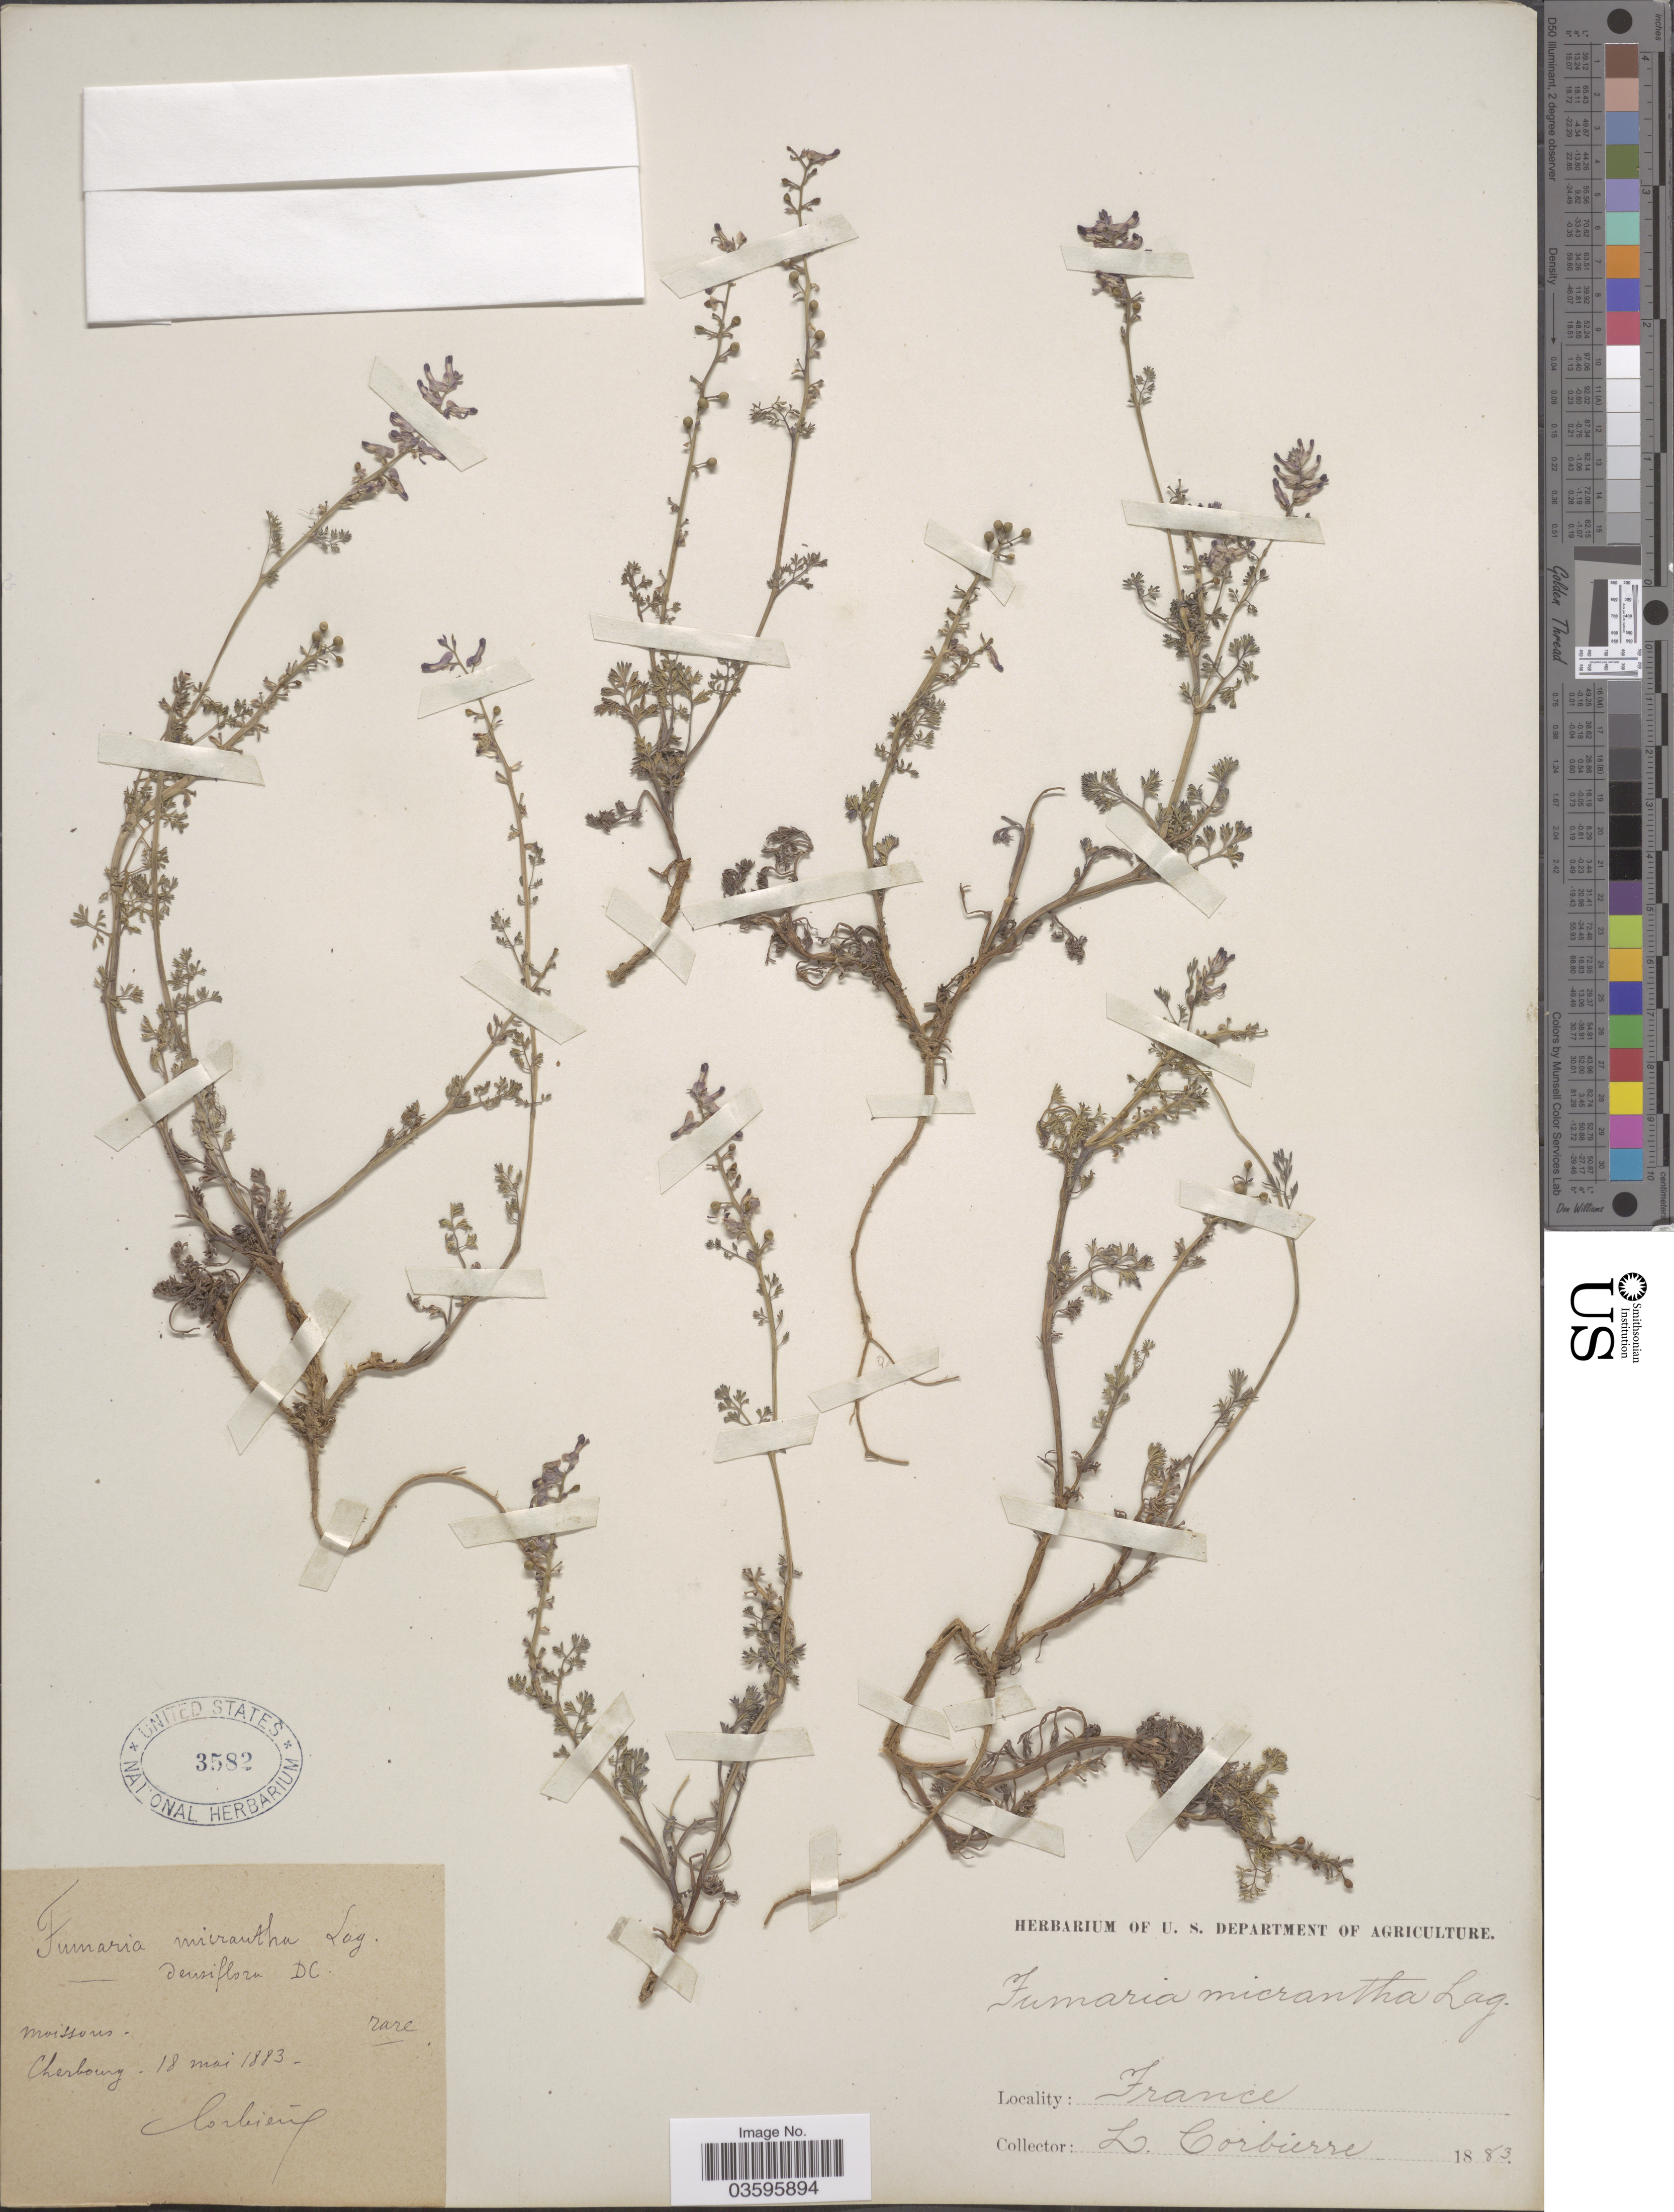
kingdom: Plantae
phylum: Tracheophyta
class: Magnoliopsida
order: Ranunculales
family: Papaveraceae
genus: Fumaria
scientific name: Fumaria micrantha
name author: Lag.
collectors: L. Corbierre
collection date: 1883-05-18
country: France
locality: Moisson. Cherbourg.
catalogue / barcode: US 3582